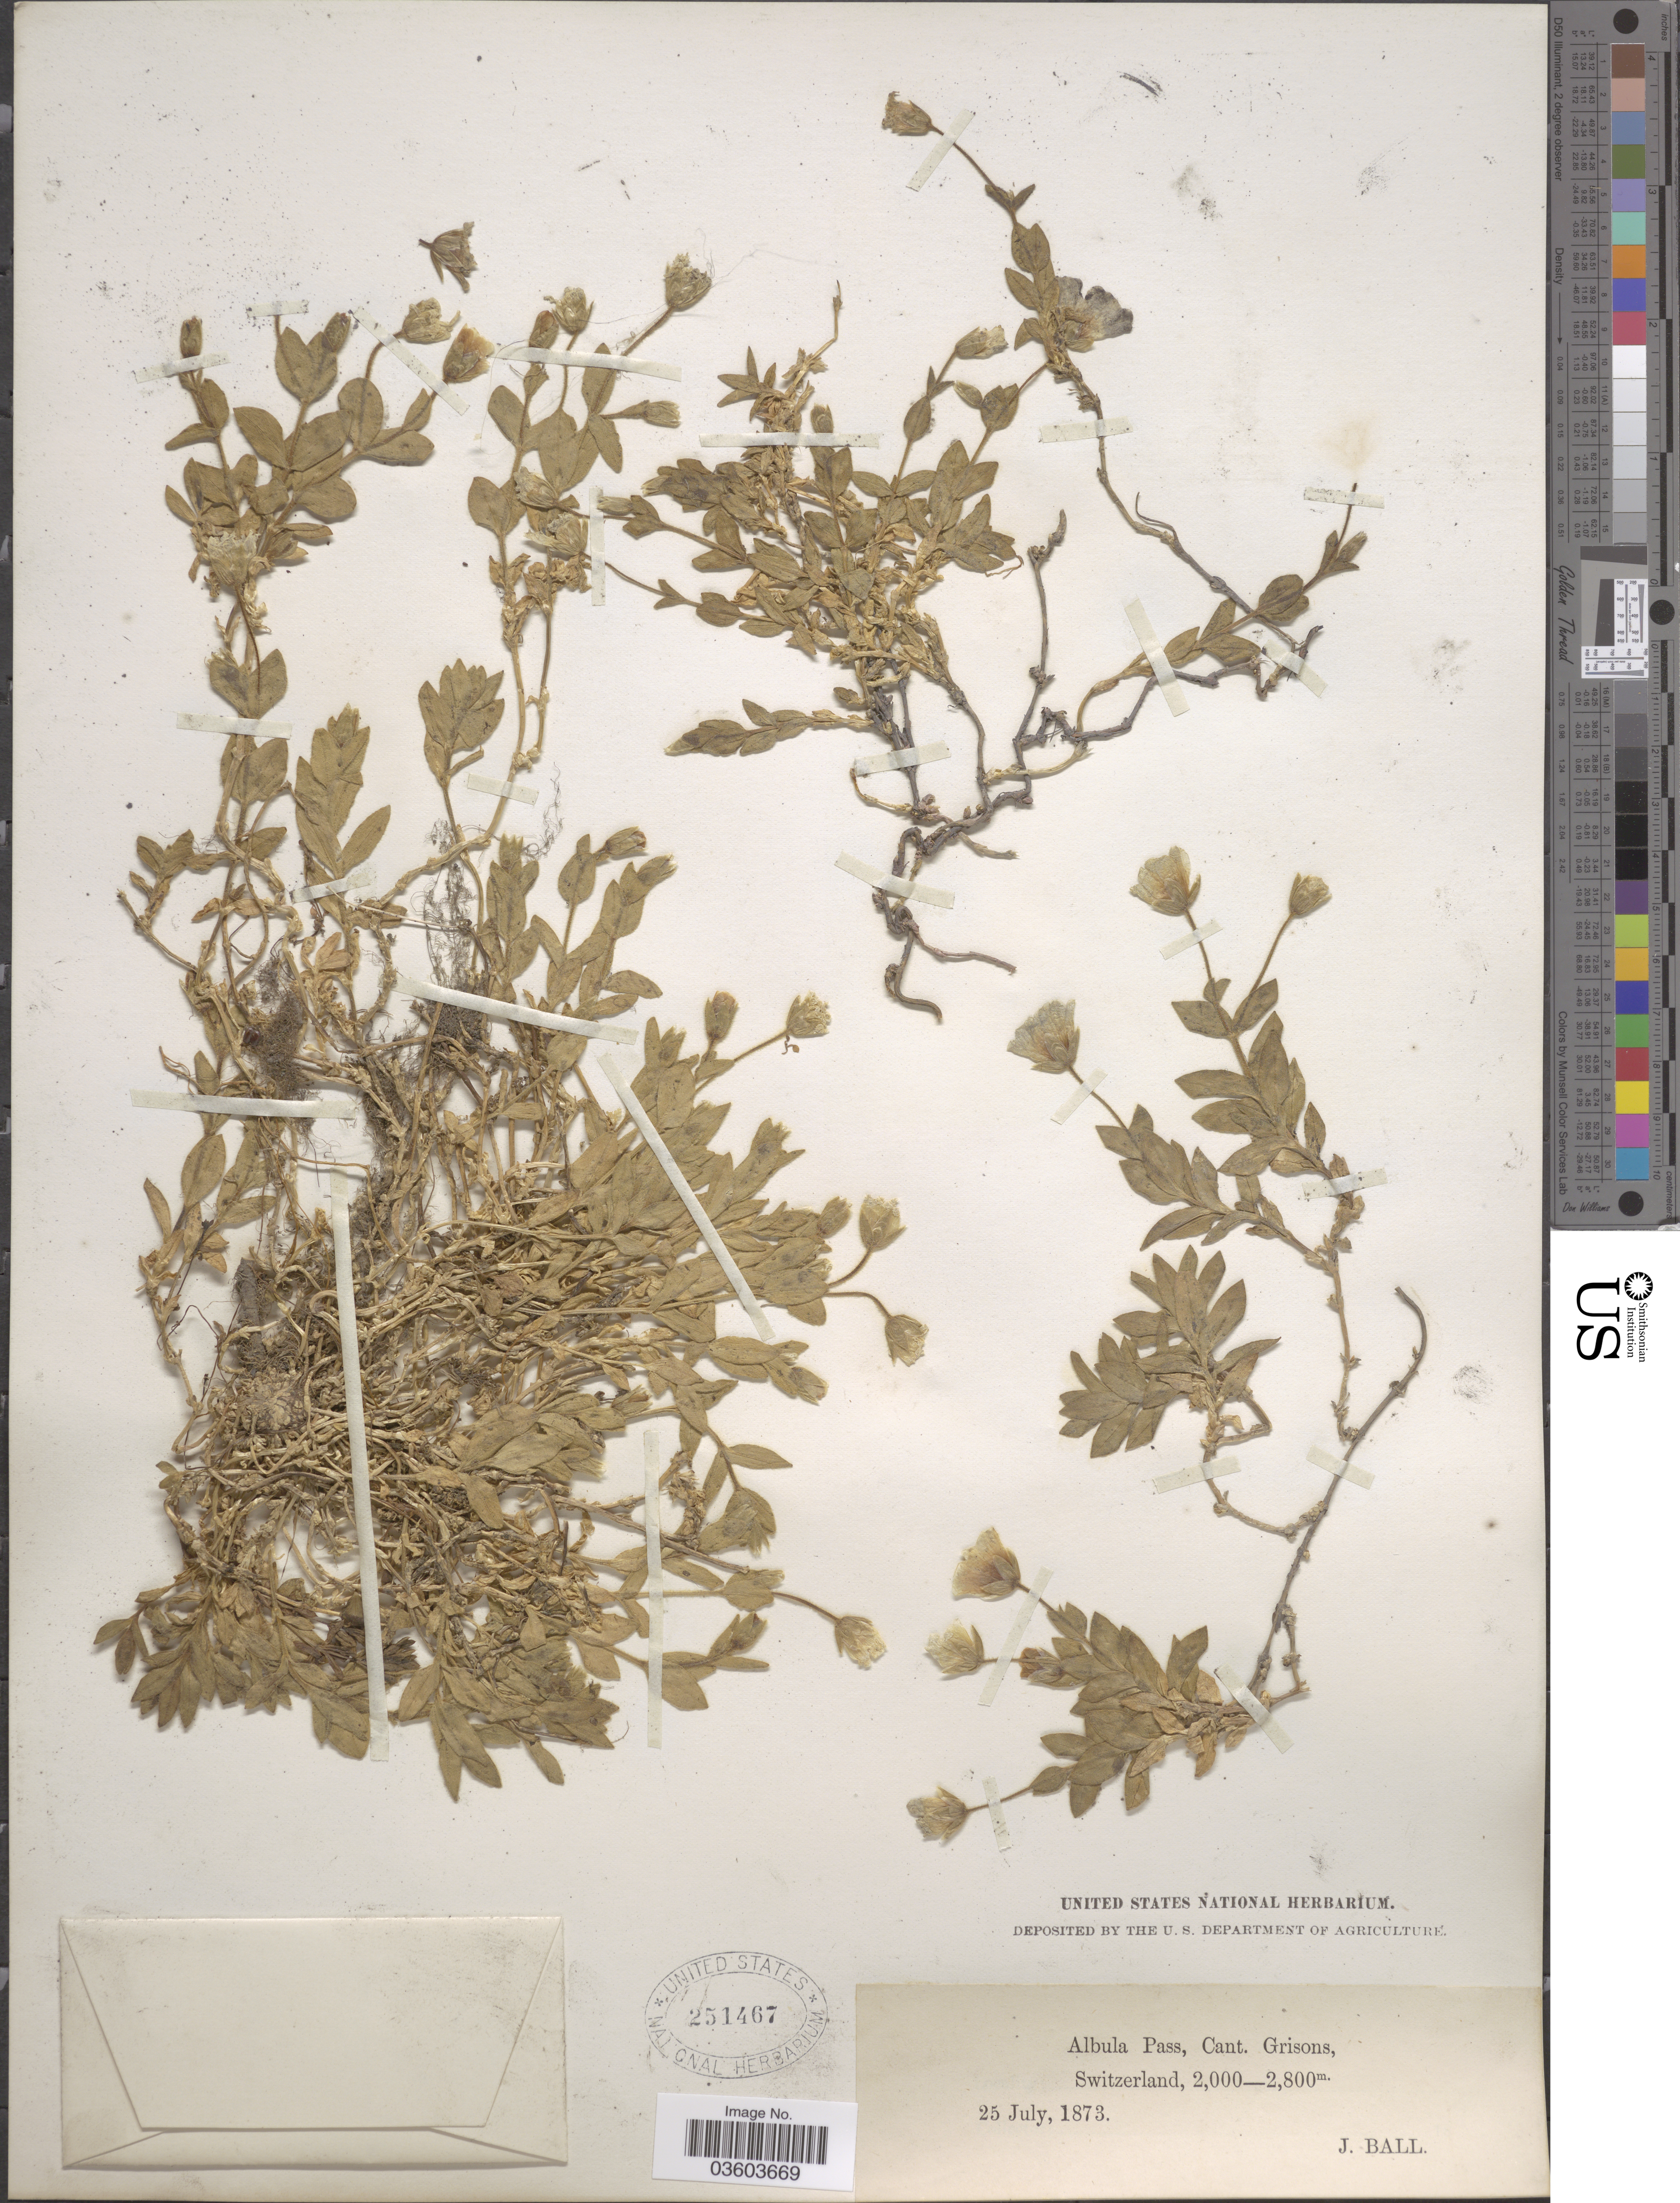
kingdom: Plantae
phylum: Tracheophyta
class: Magnoliopsida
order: Caryophyllales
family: Caryophyllaceae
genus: Cerastium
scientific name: Cerastium sp.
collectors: J. Ball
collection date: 1873-07-25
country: Switzerland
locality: Albula Pass, Cant. Grisons.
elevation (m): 2000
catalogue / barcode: US 251467